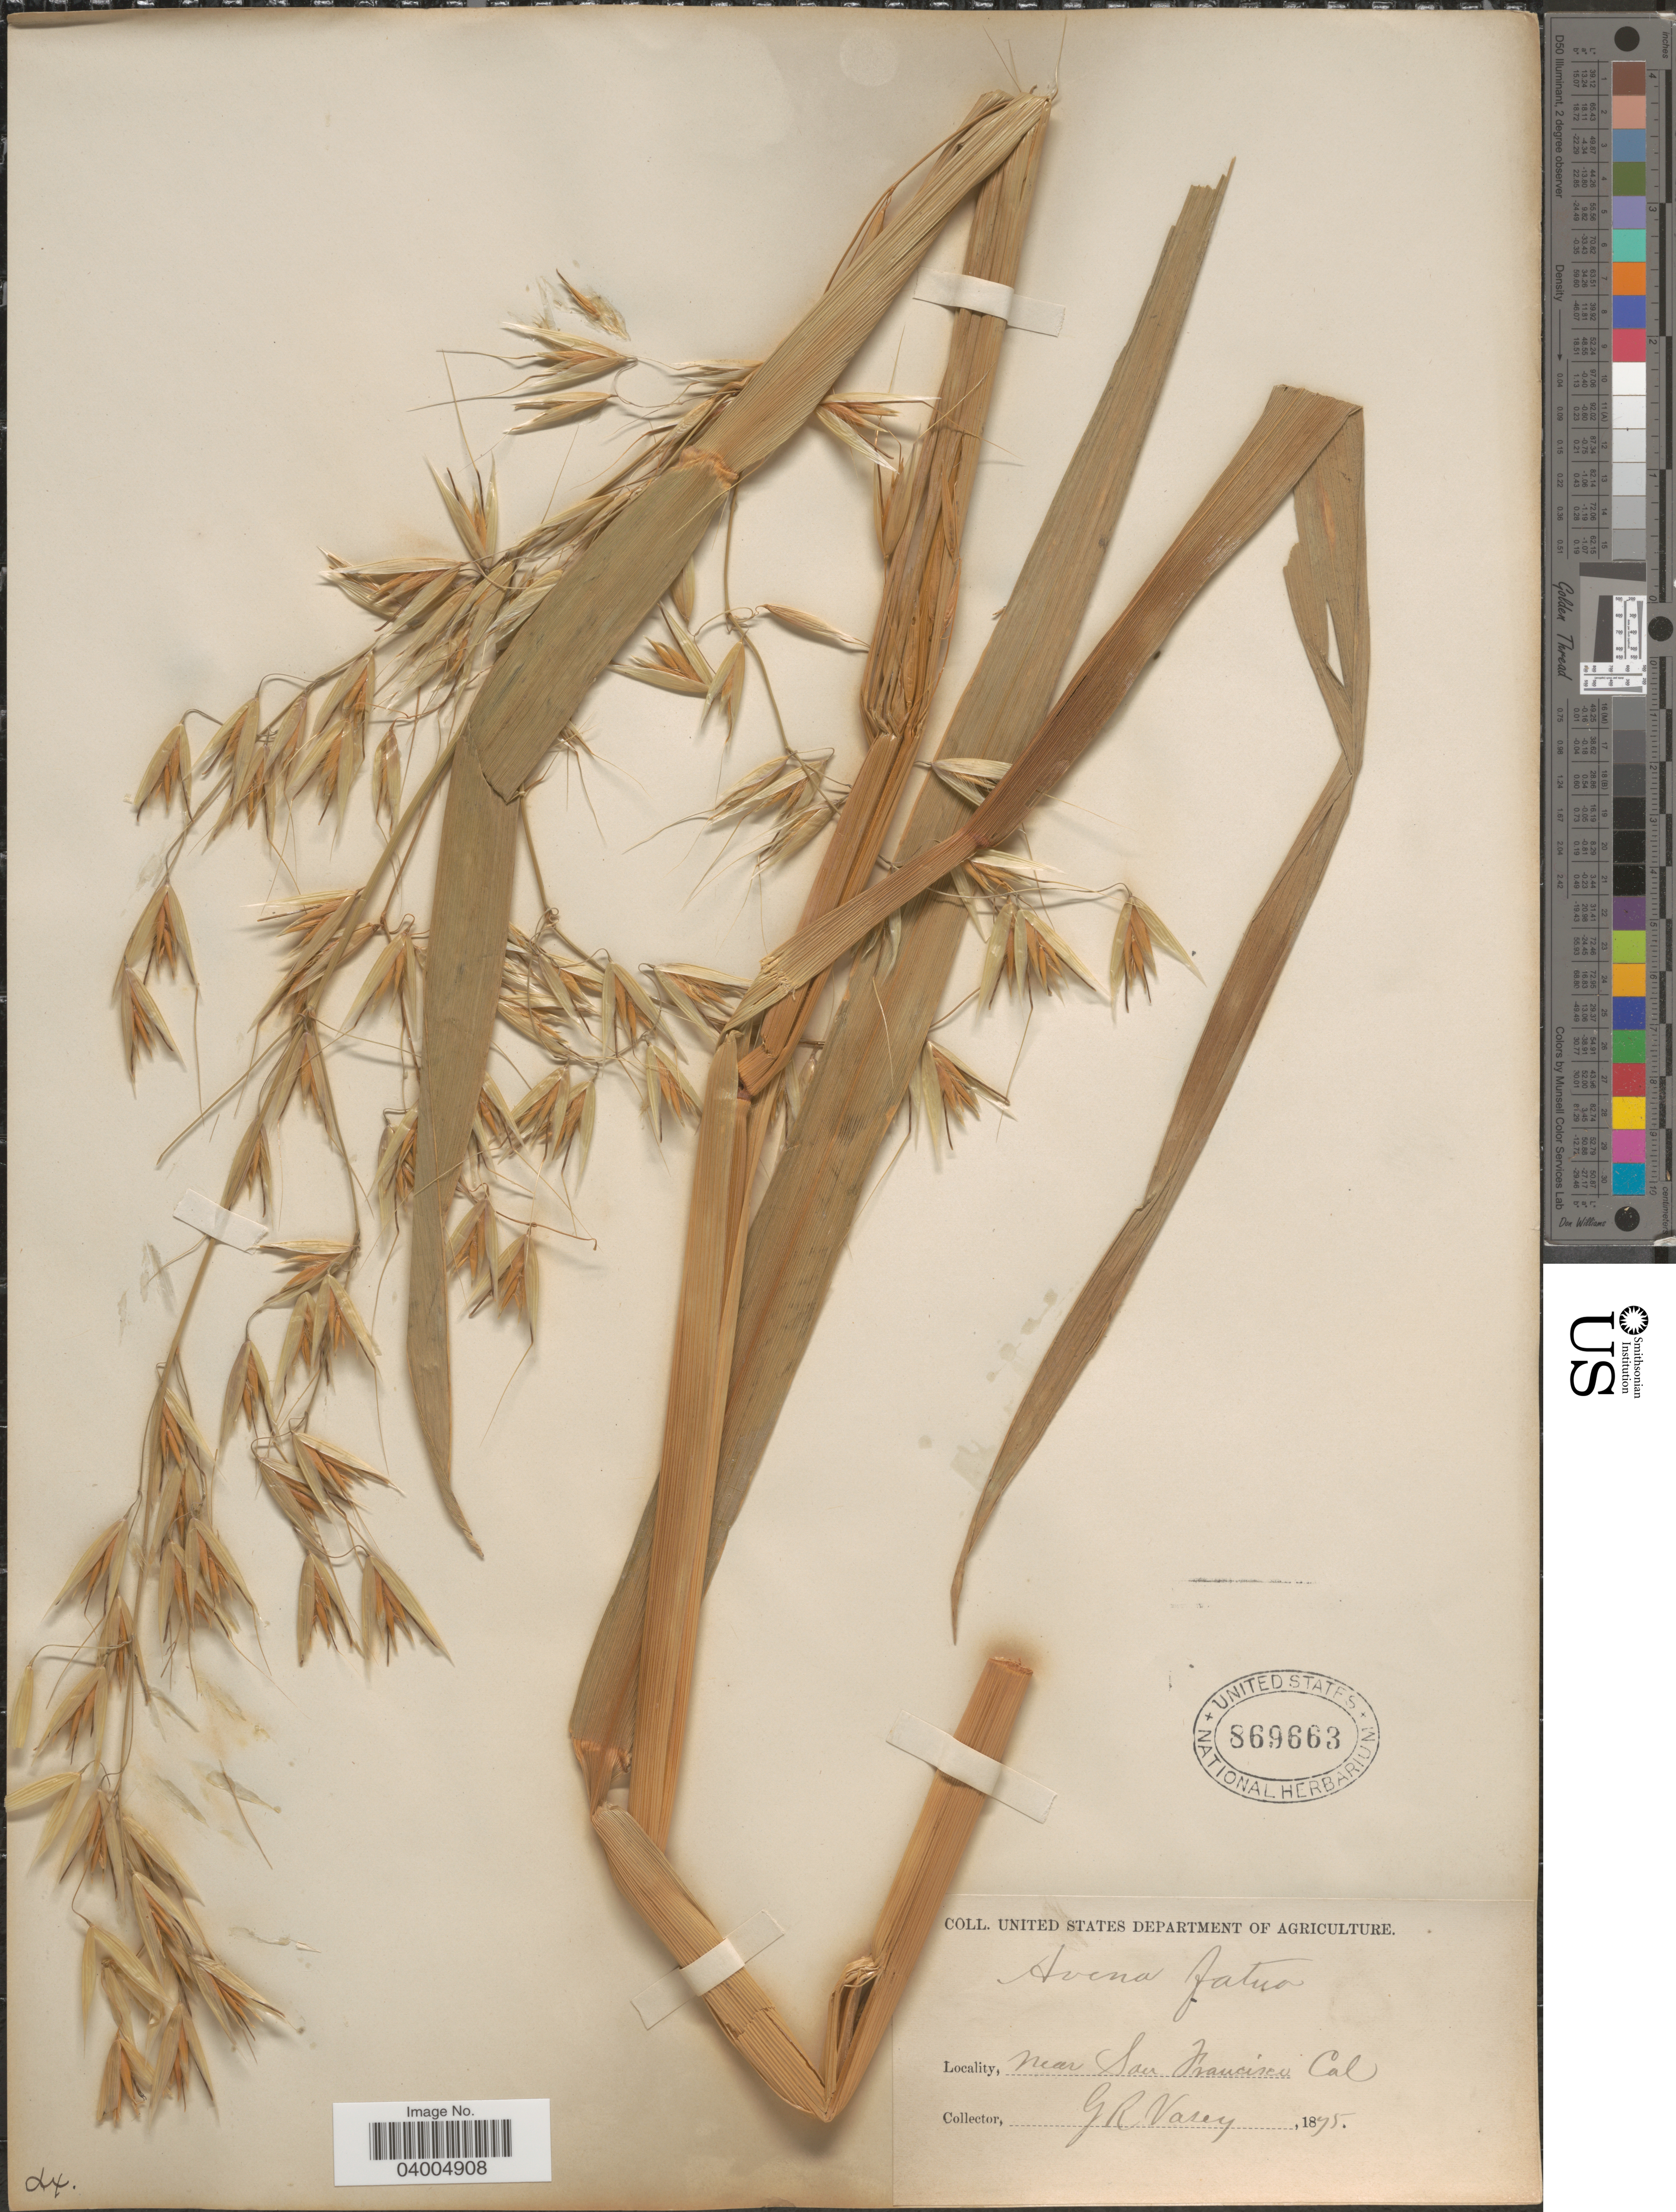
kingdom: Plantae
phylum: Tracheophyta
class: Liliopsida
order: Poales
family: Poaceae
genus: Avena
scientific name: Avena fatua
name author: L.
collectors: G. R. Vasey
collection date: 1875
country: United States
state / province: California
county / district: San Francisco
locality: Near San Francisco.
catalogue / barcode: US 869663